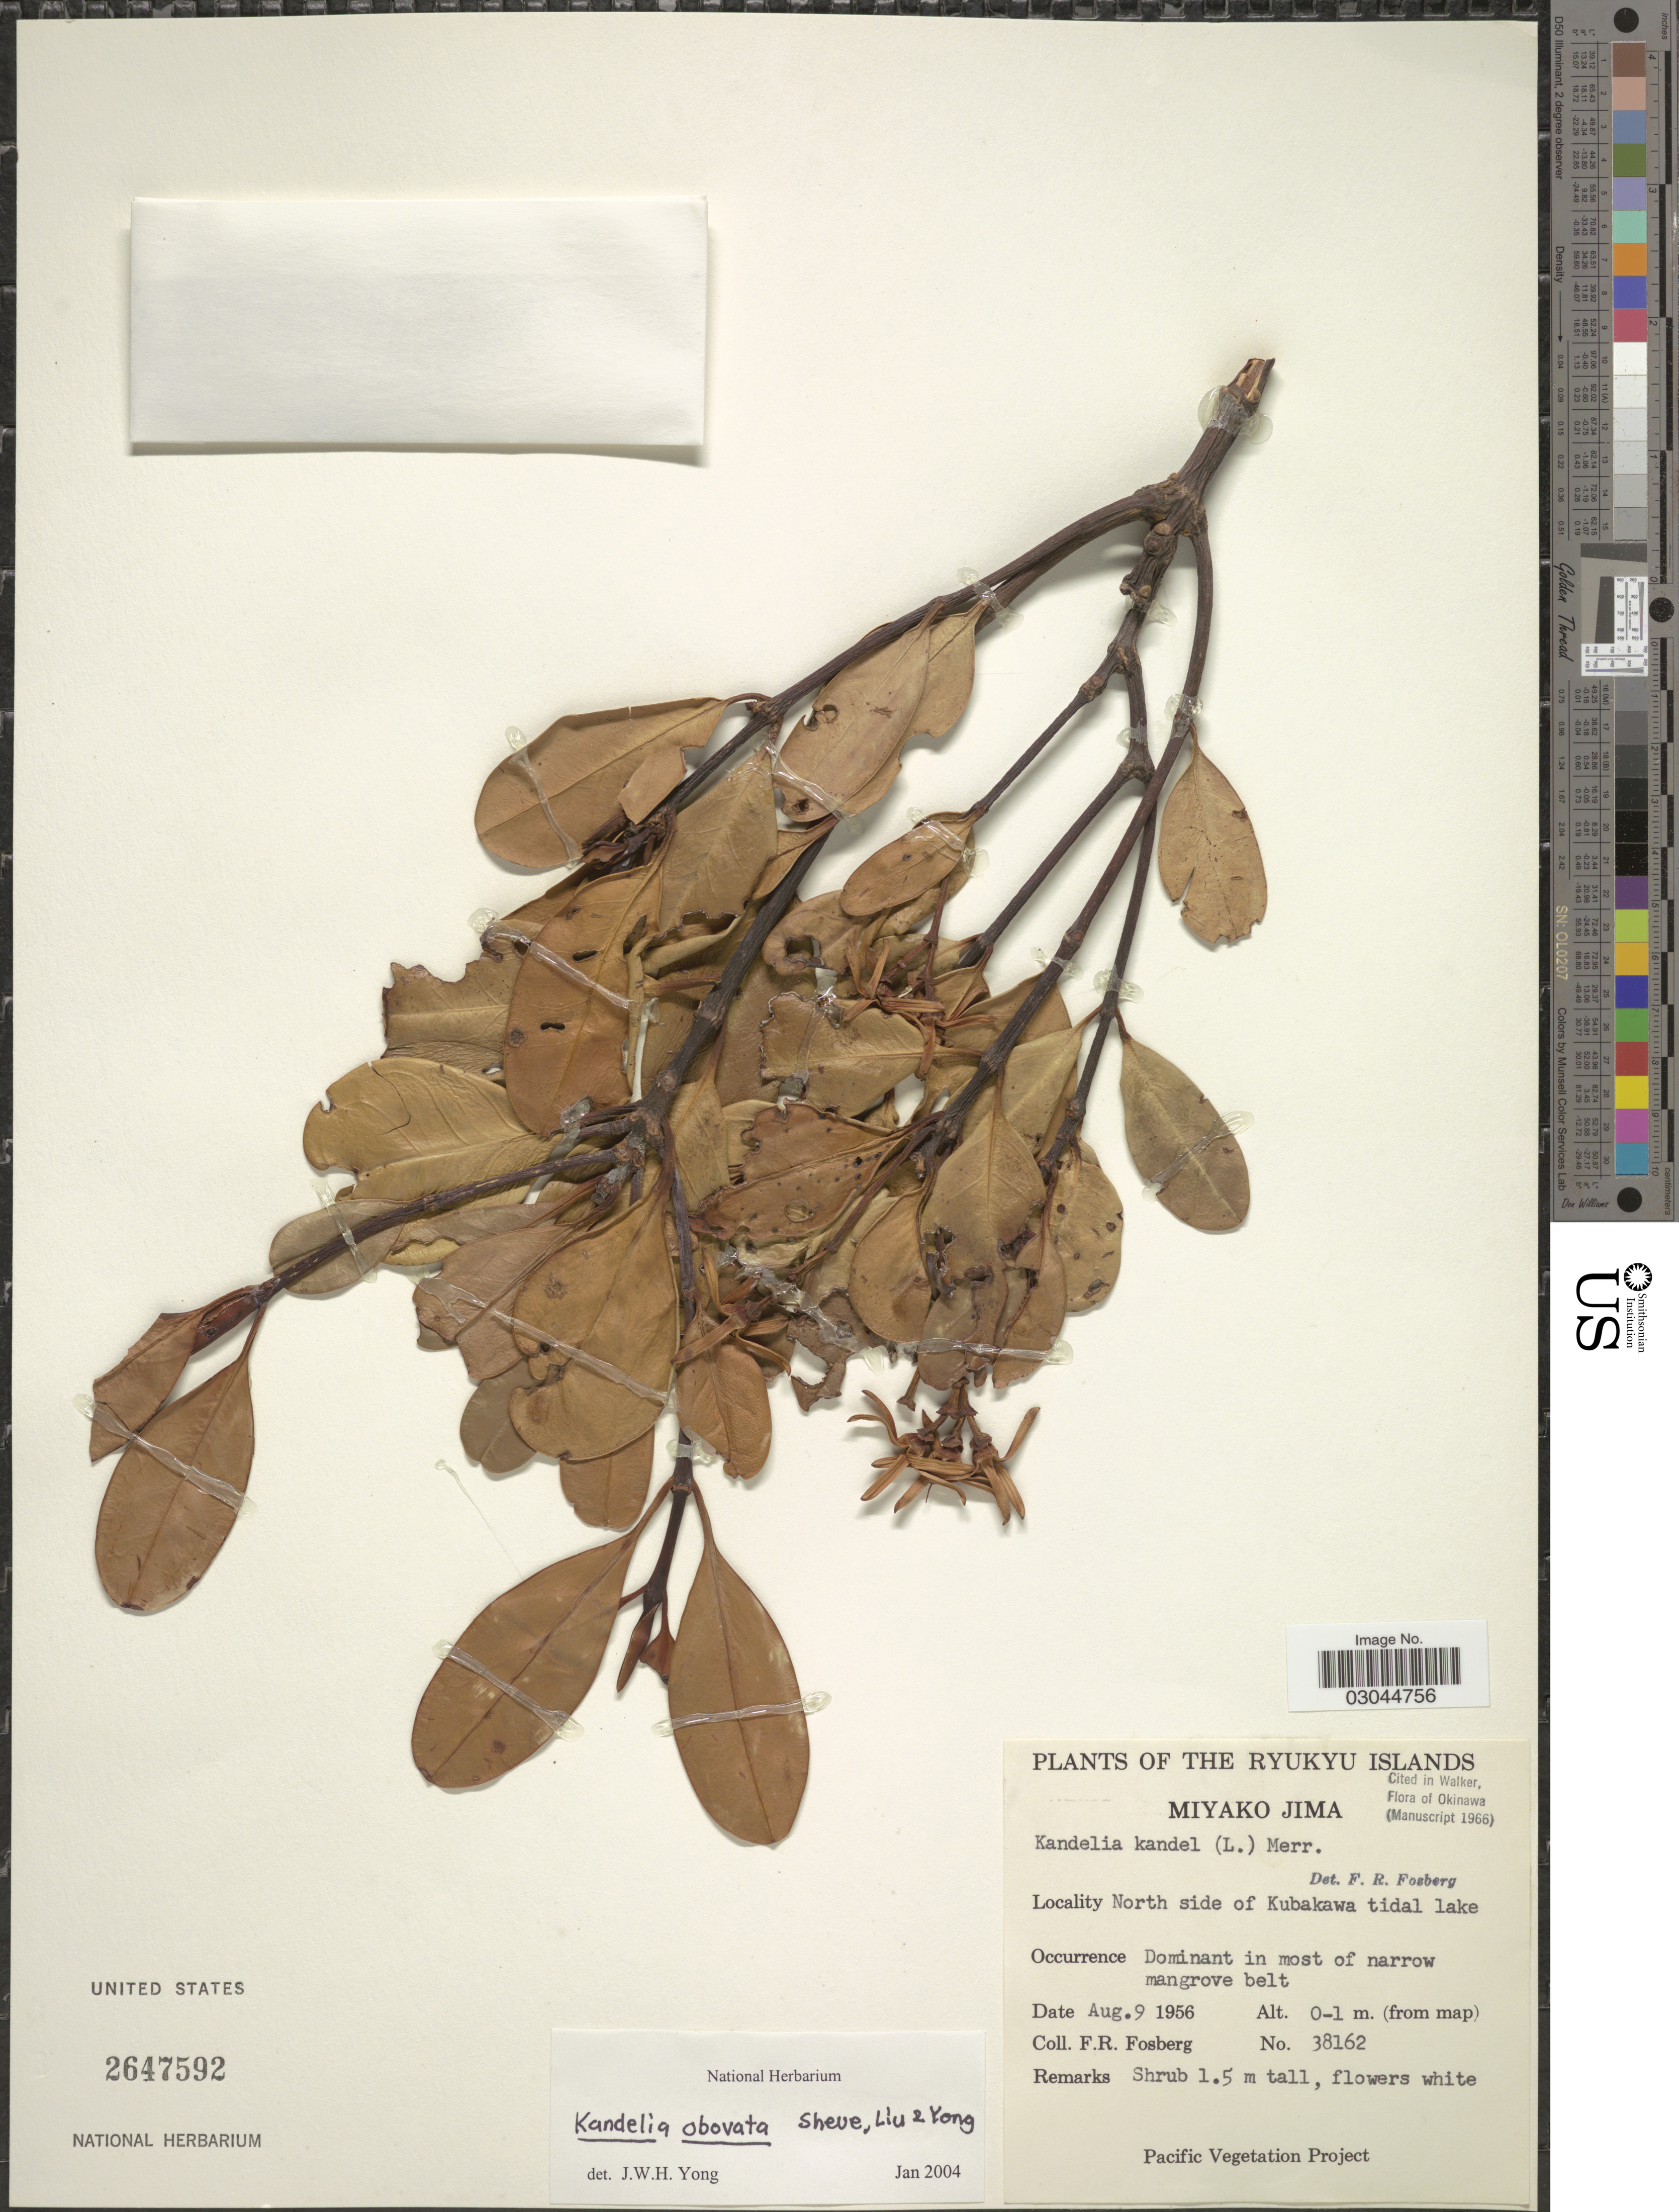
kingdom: Plantae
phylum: Tracheophyta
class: Magnoliopsida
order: Malpighiales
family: Rhizophoraceae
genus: Kandelia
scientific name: Kandelia obovata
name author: Sheue et al.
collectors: F. R. Fosberg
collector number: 38162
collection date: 1956-08-09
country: Japan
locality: The Ryukyu Islands. Miyako Jima. North side of Kubakawa tidal lake.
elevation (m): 0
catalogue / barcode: US 2647592